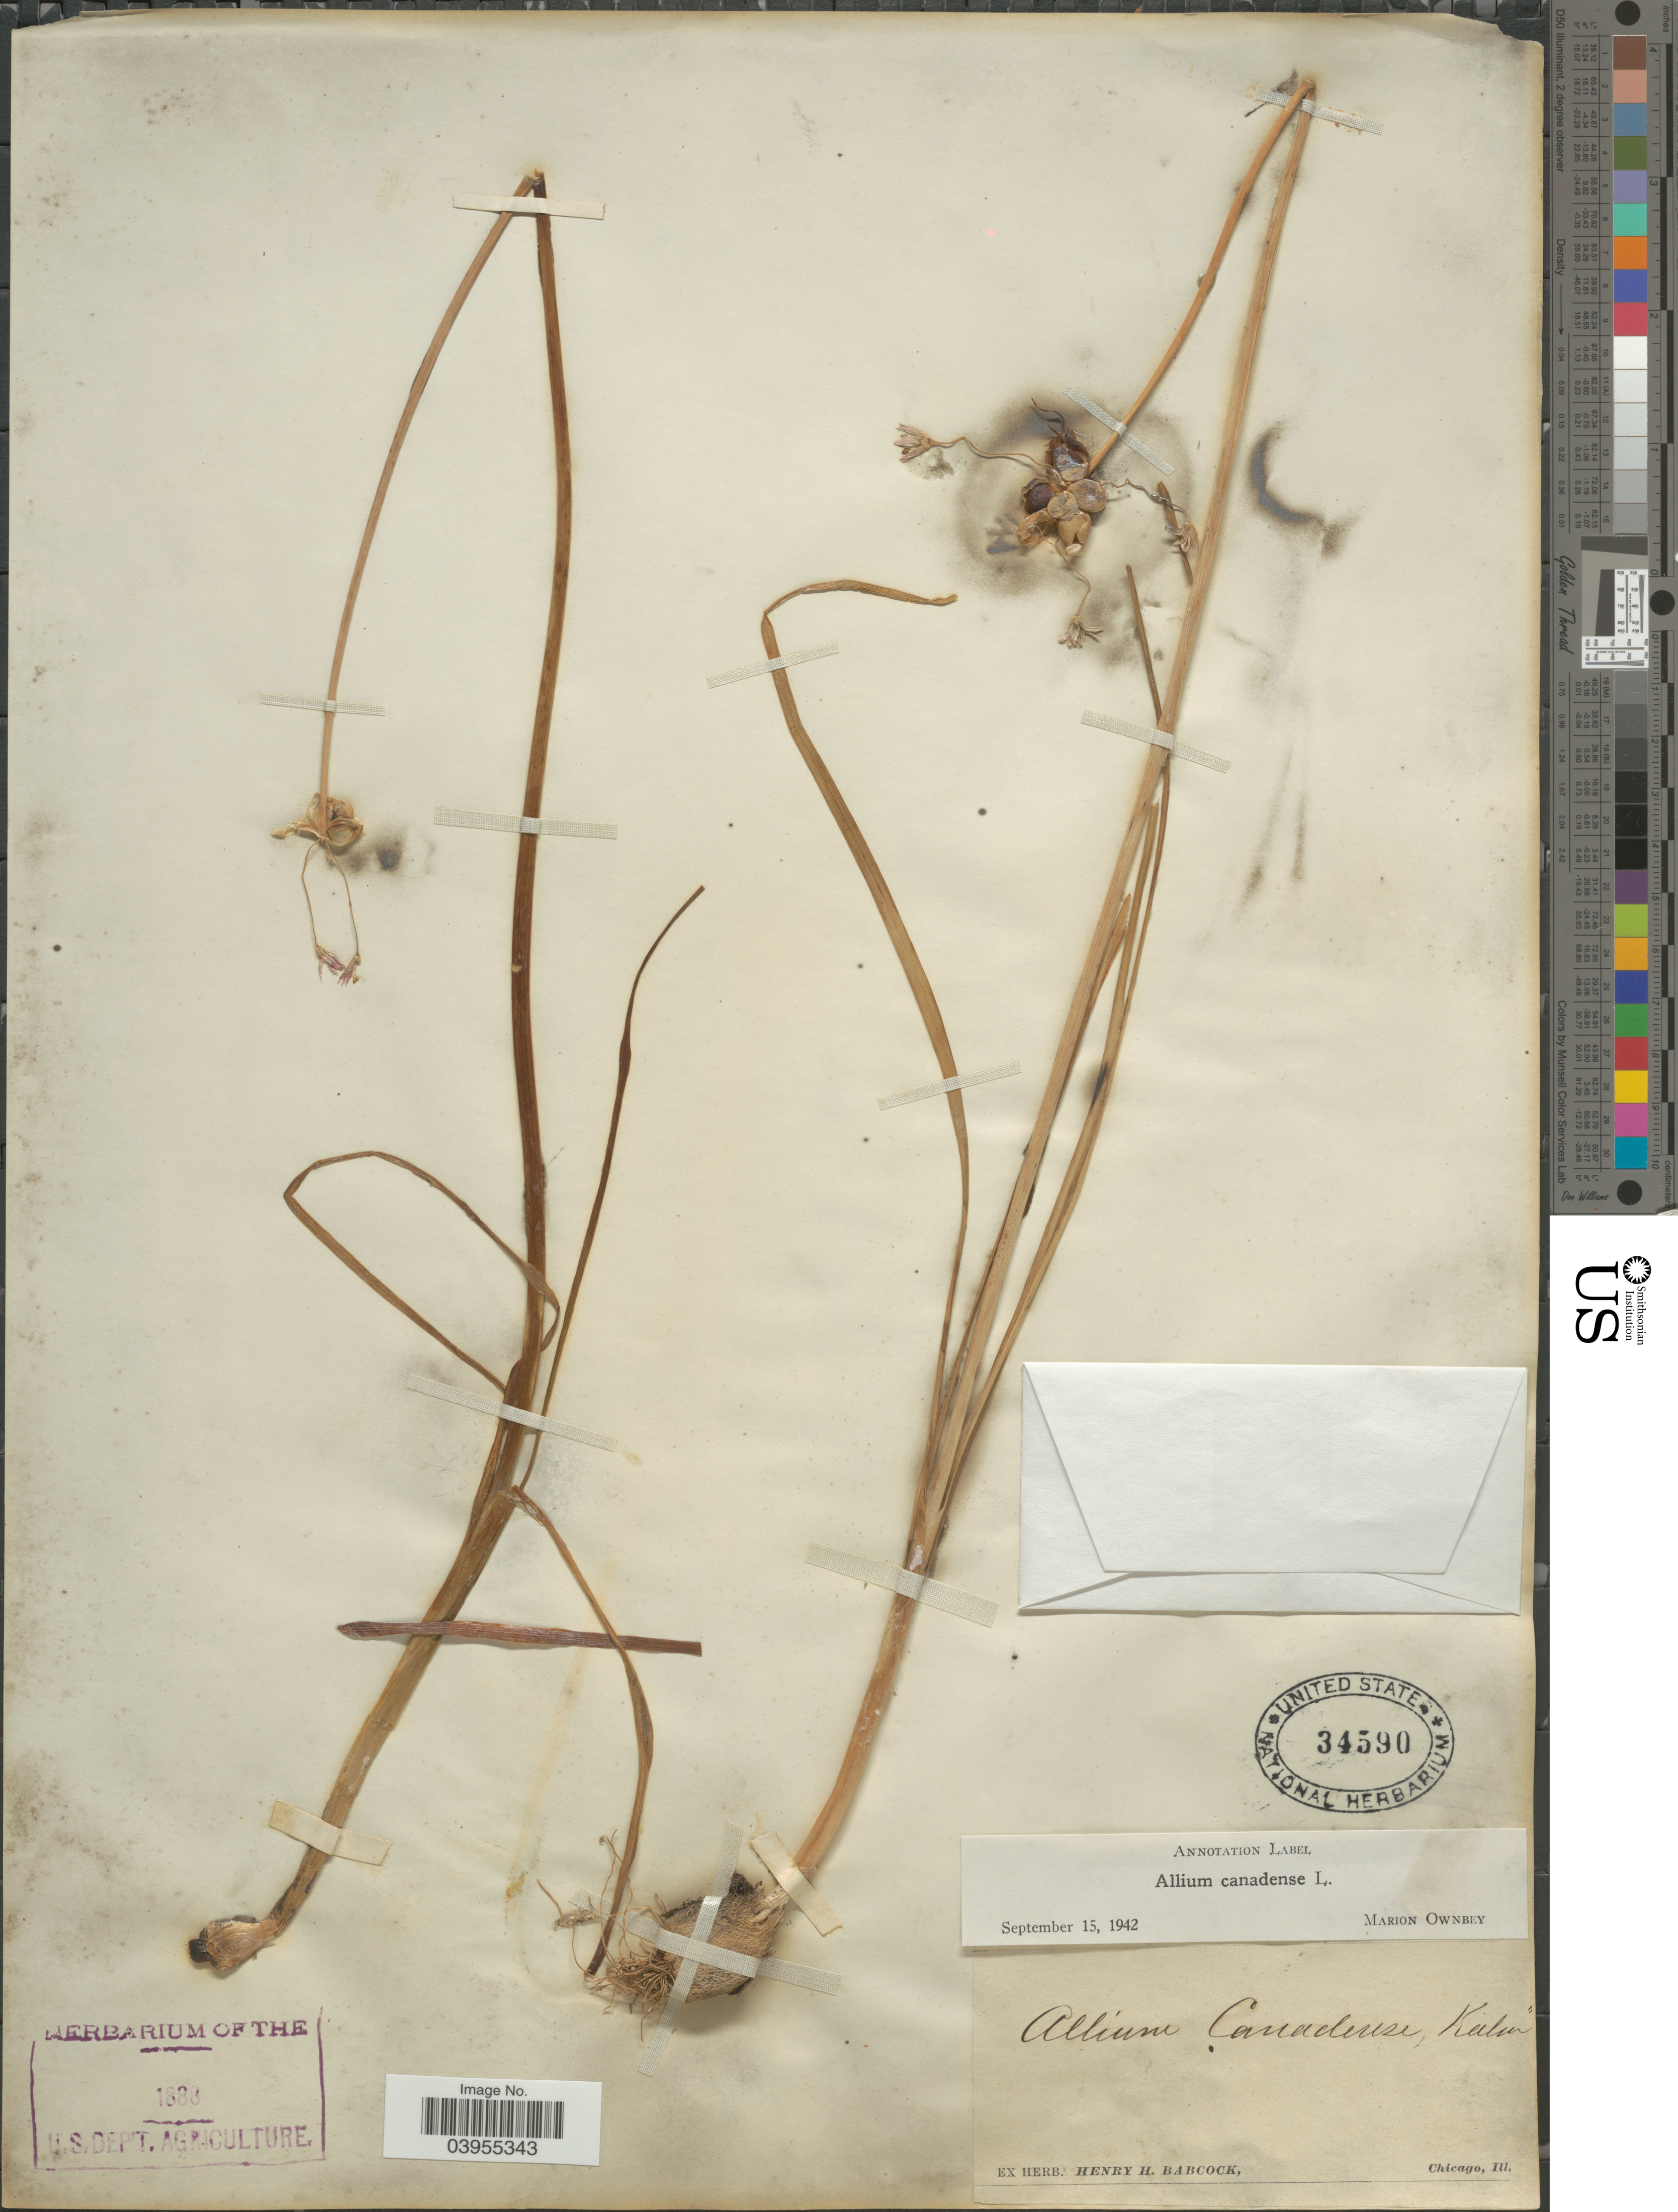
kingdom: Plantae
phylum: Tracheophyta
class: Liliopsida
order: Asparagales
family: Amaryllidaceae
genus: Allium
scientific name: Allium canadense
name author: L.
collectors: ex herb. Henry Homes Babcock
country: United States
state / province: Illinois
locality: Chicago.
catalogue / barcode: US 34590